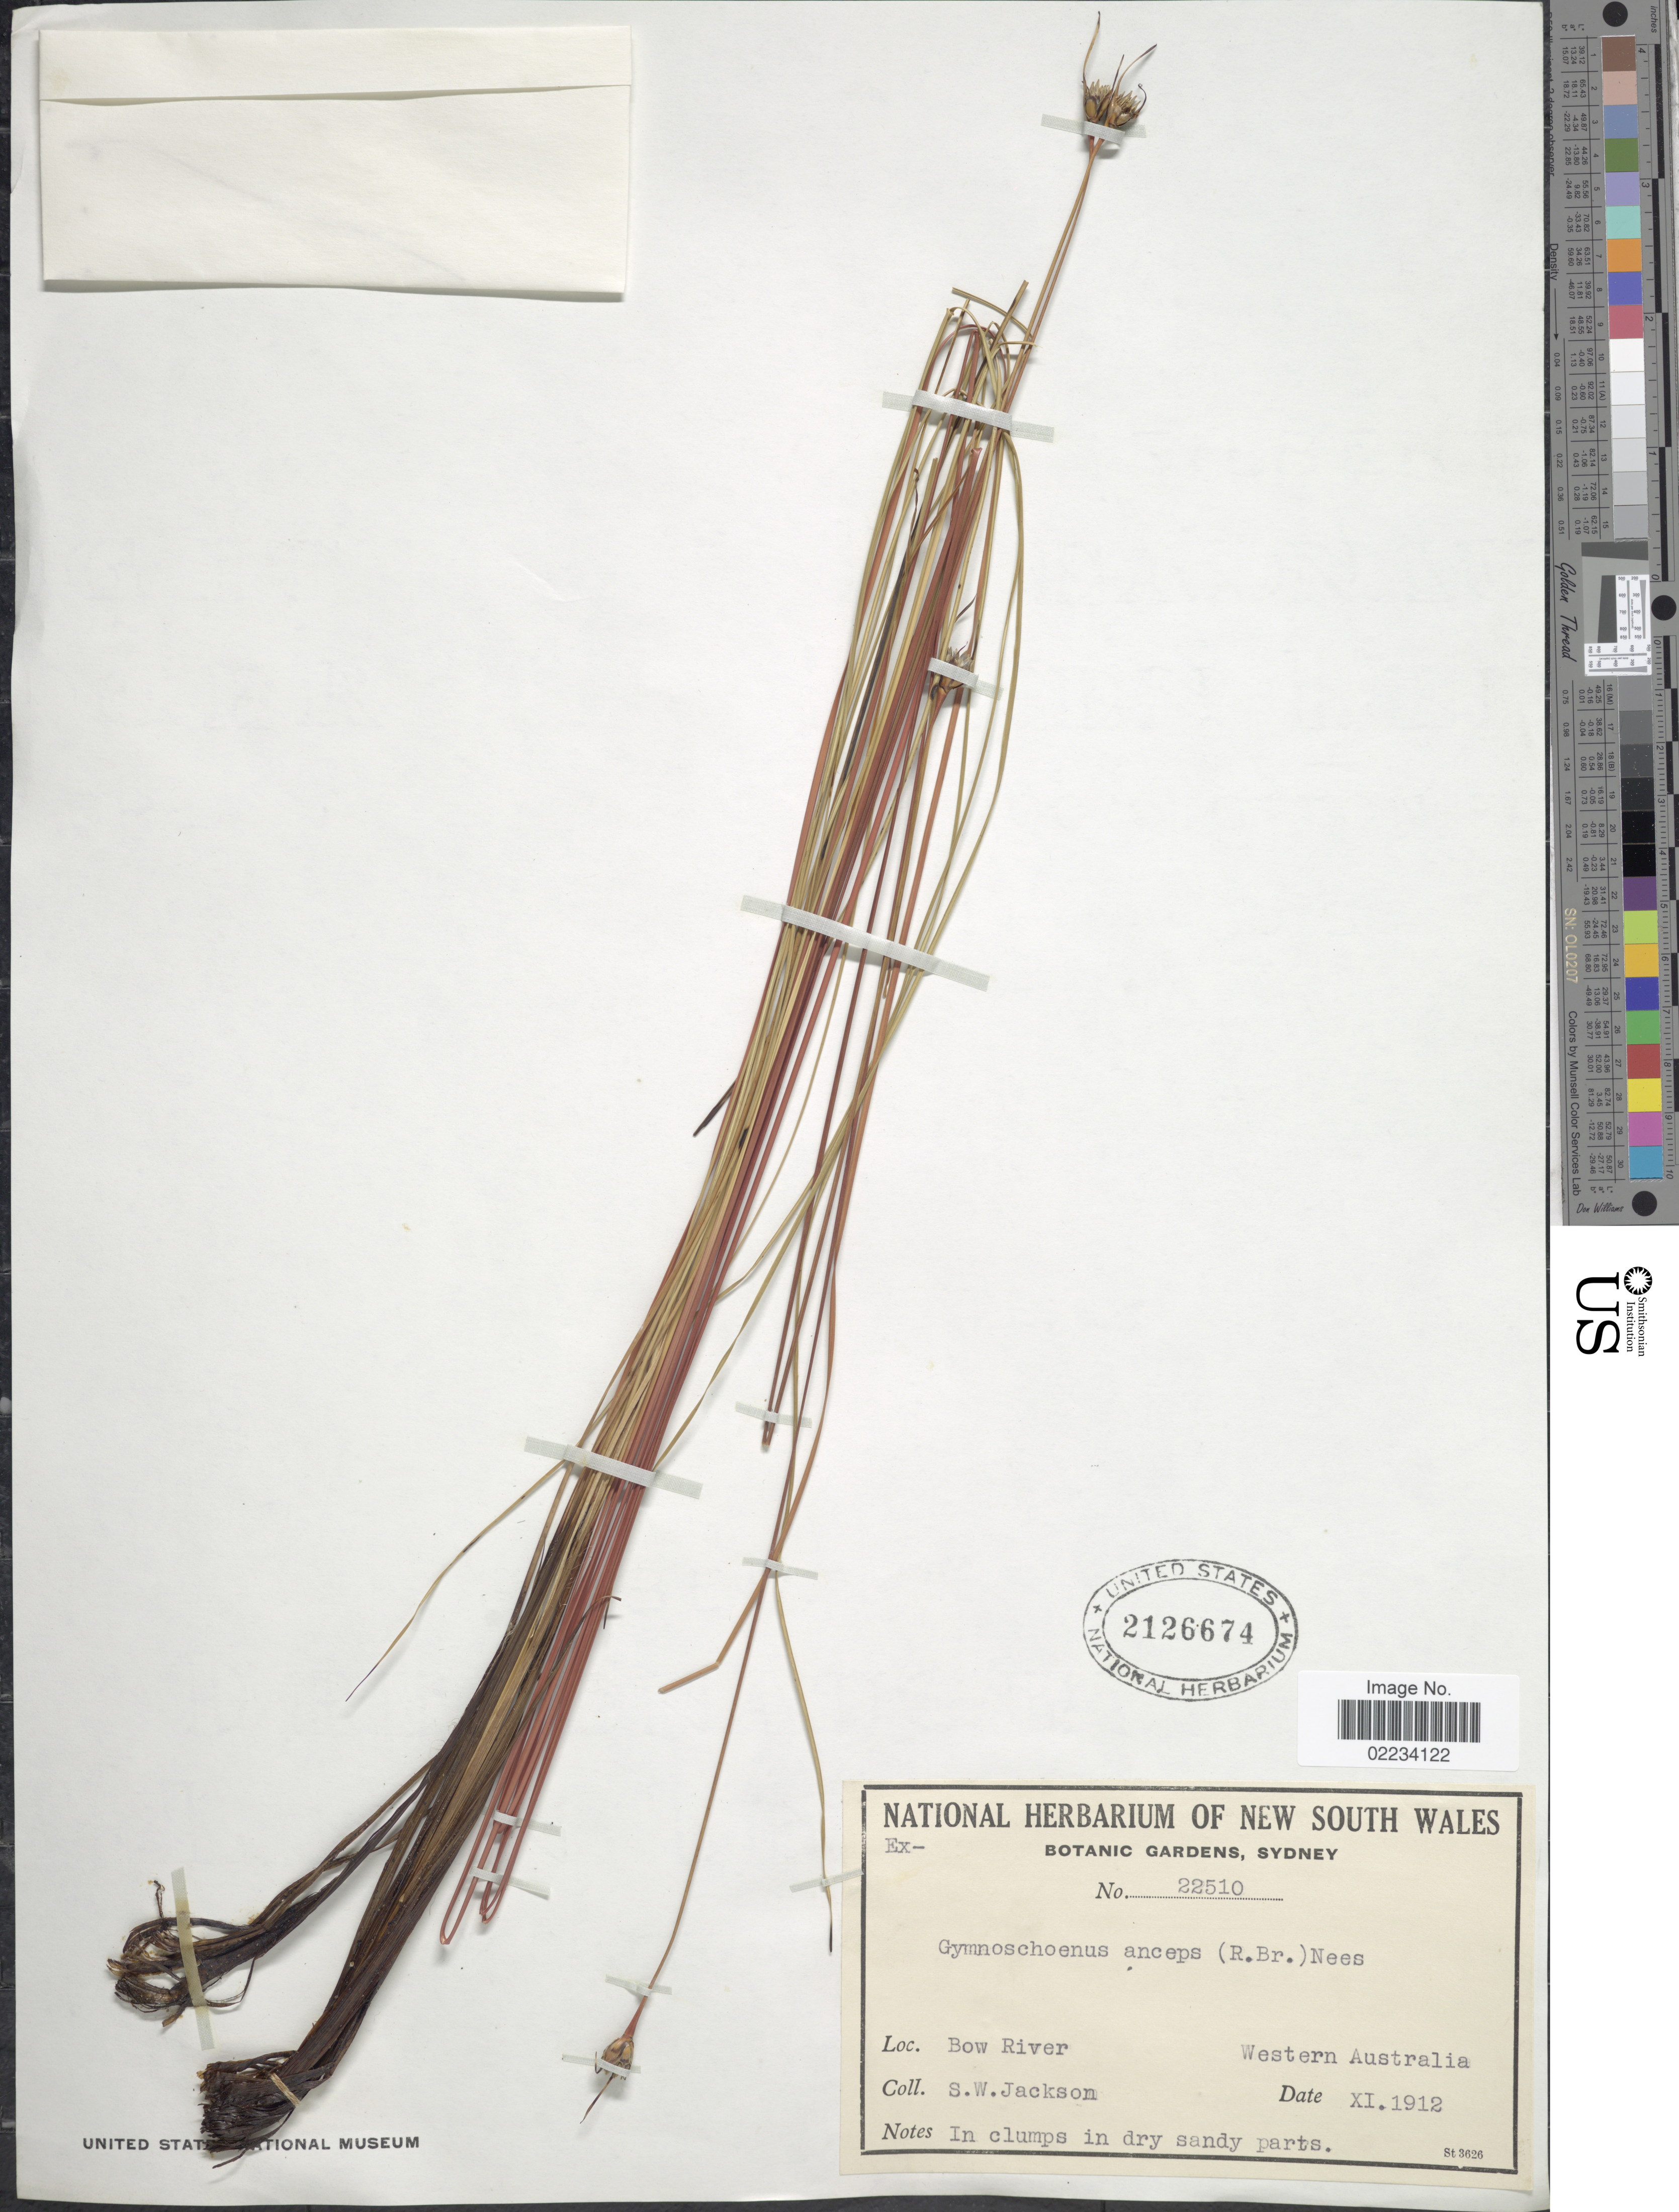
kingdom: Plantae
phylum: Tracheophyta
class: Liliopsida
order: Poales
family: Cyperaceae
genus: Gymnoschoenus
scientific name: Gymnoschoenus anceps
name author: (R. Br.) C.B. Clarke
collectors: Jackson, S. W.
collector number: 22510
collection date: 1912-11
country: Australia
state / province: Western Australia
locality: Bow River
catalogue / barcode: US 2126674